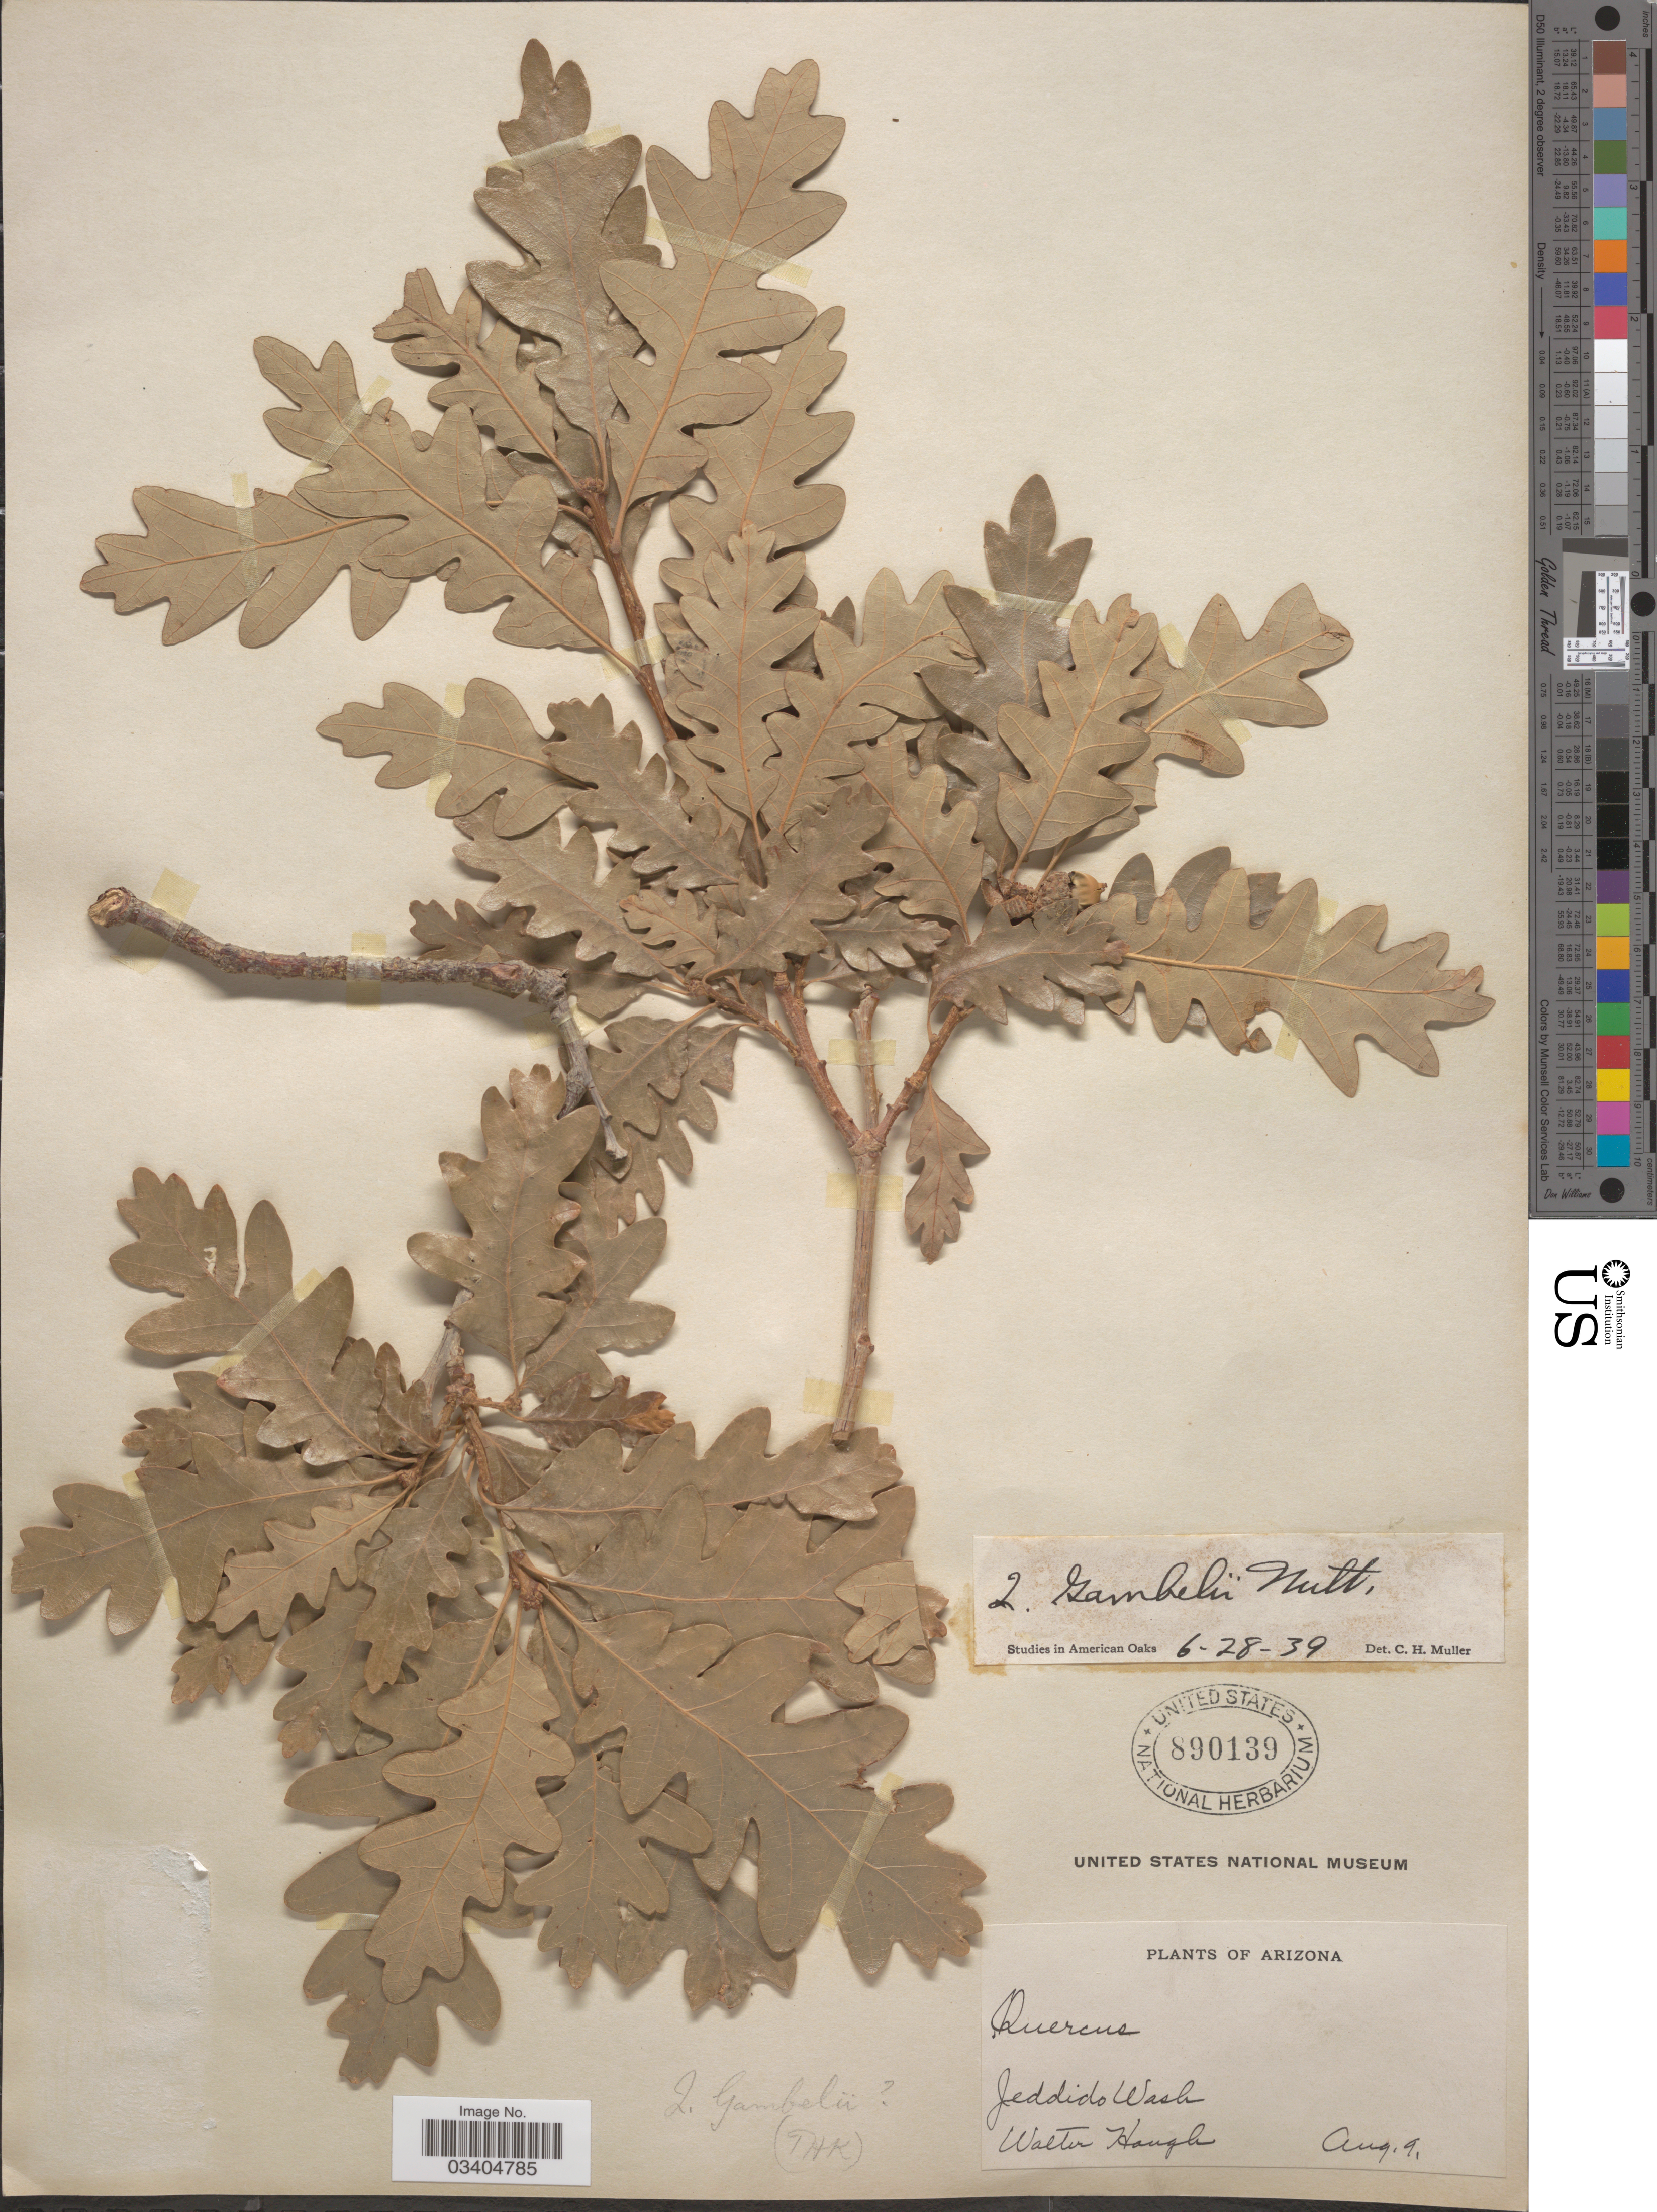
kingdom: Plantae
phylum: Tracheophyta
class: Magnoliopsida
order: Fagales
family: Fagaceae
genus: Quercus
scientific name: Quercus gambelii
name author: Nutt.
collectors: W. Hough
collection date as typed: Transcribed d/m/y: /8/9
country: United States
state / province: Arizona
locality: Jeddido Wash.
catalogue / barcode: US 890139